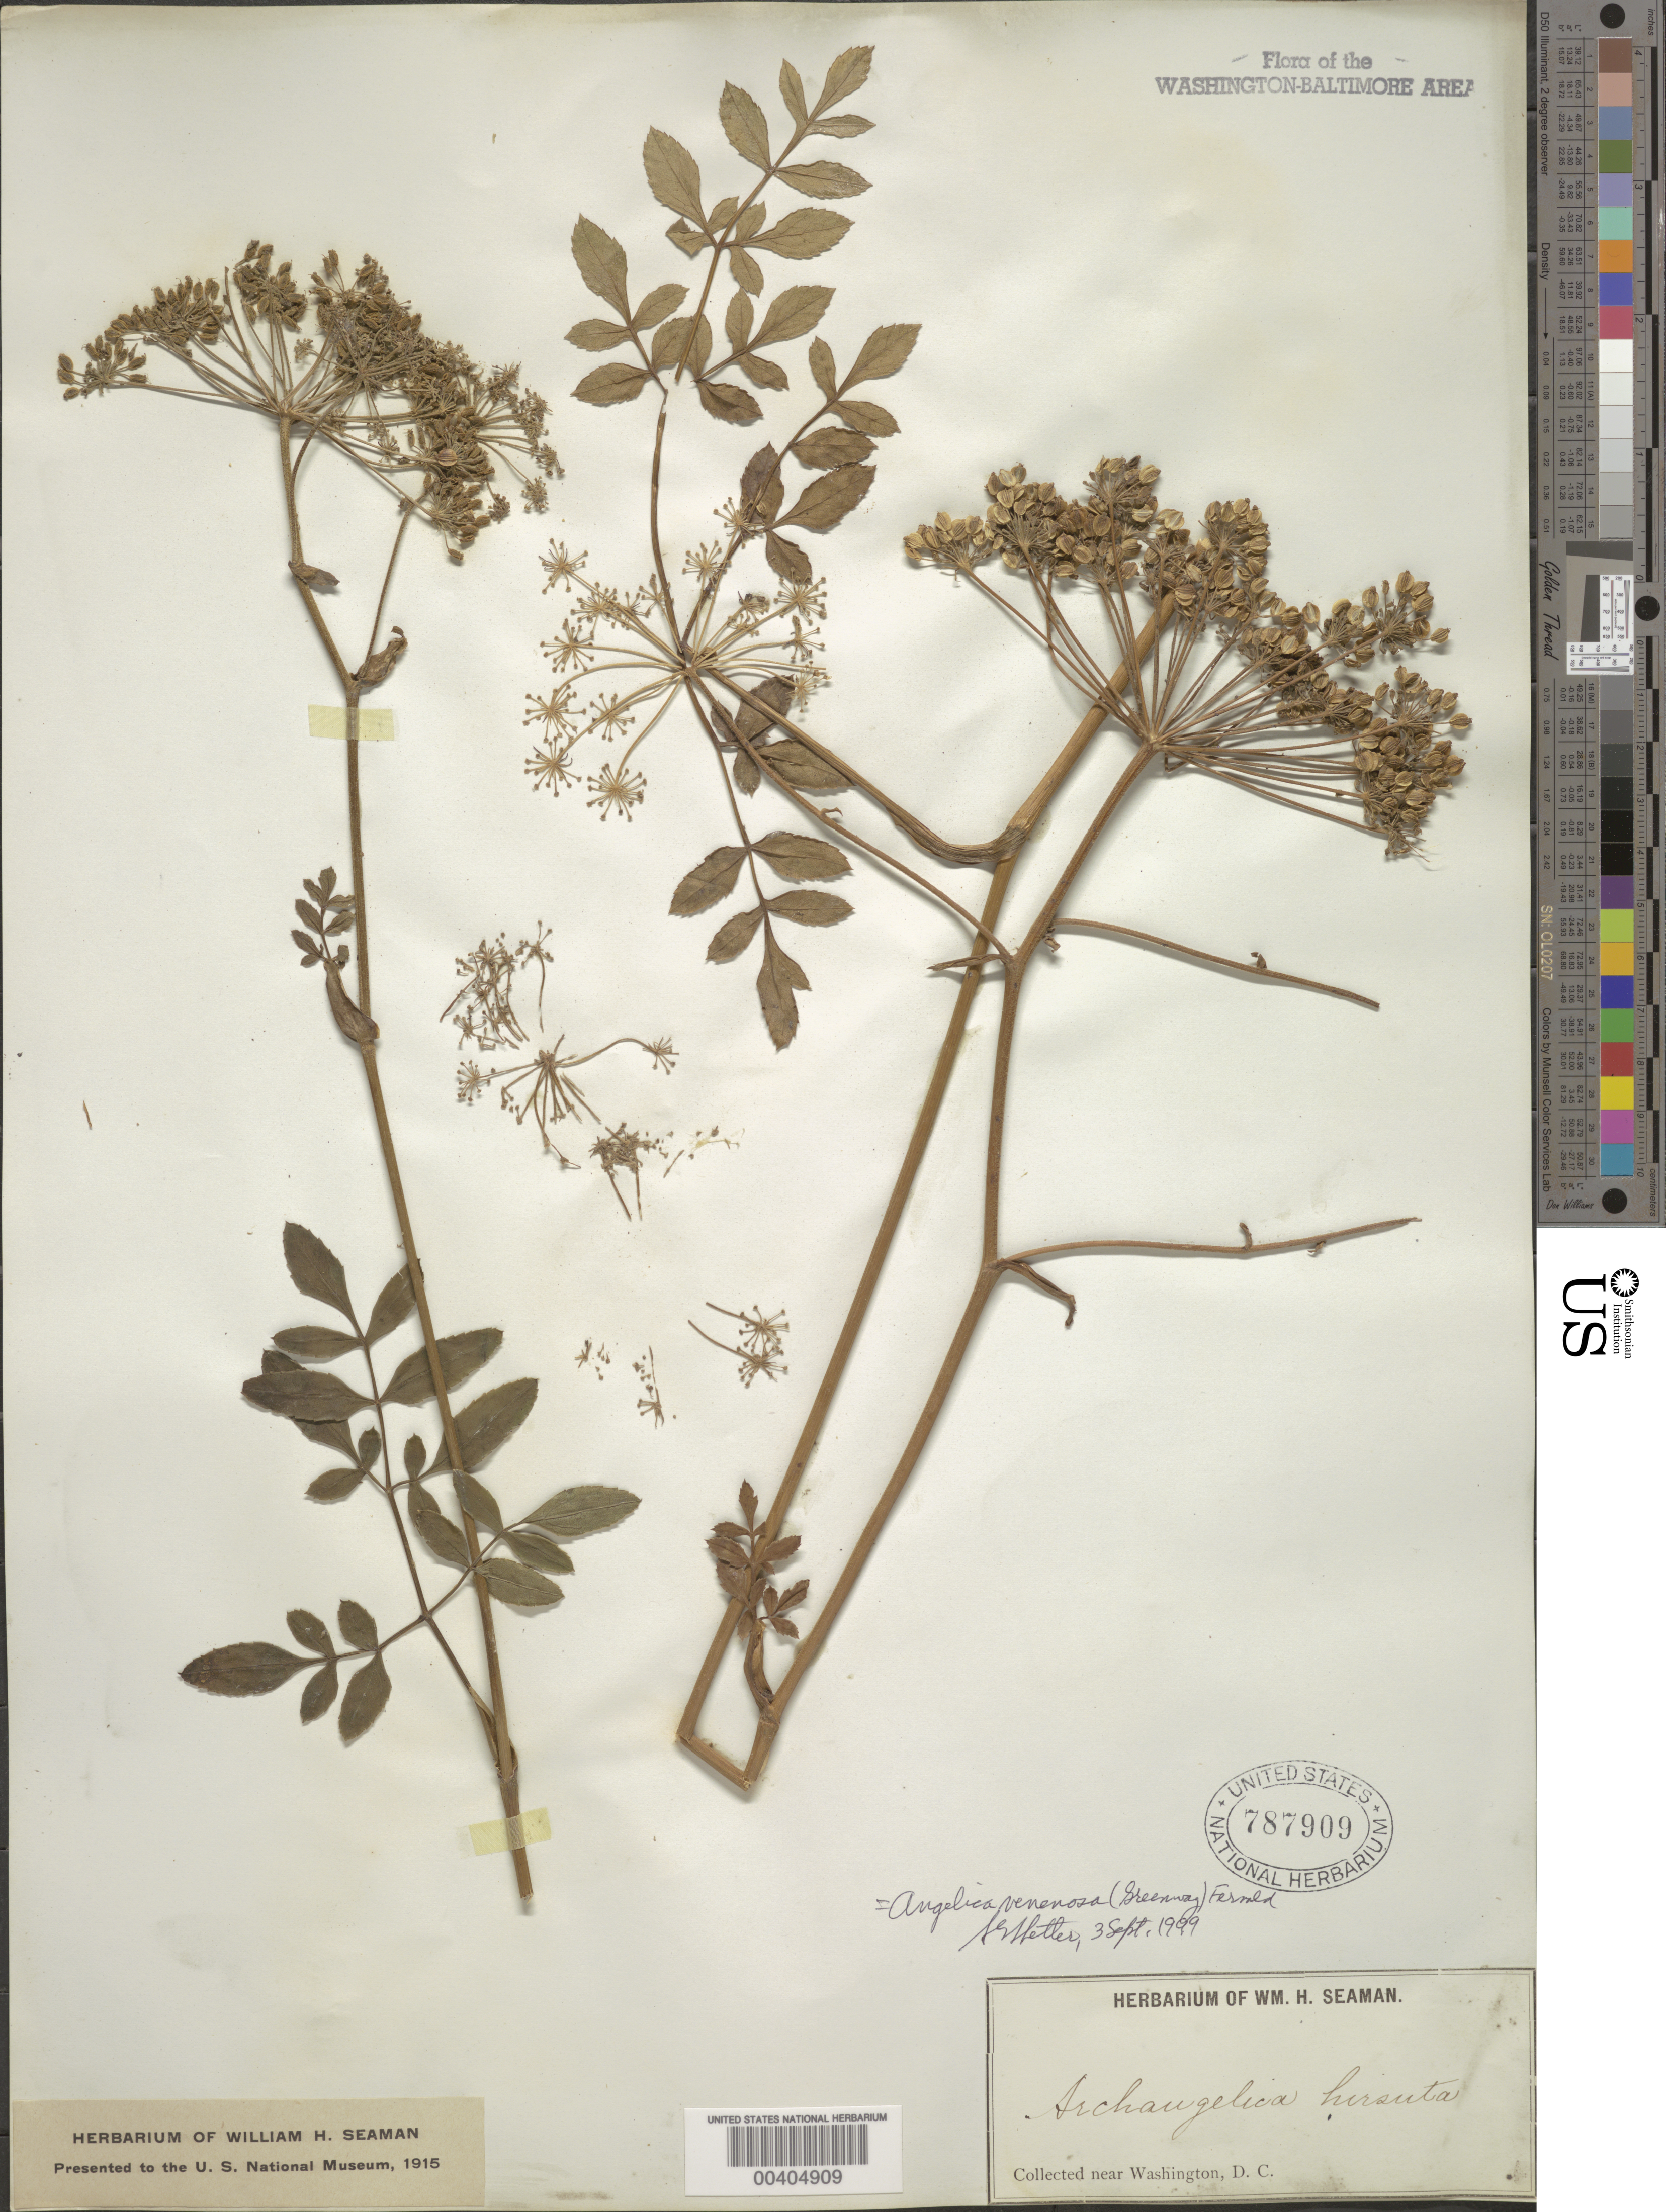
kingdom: Plantae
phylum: Tracheophyta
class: Magnoliopsida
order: Apiales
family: Apiaceae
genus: Angelica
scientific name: Angelica venenosa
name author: (Greenway) Fernald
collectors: W. Seaman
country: United States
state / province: District of Columbia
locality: Washington DC Area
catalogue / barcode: US 787909